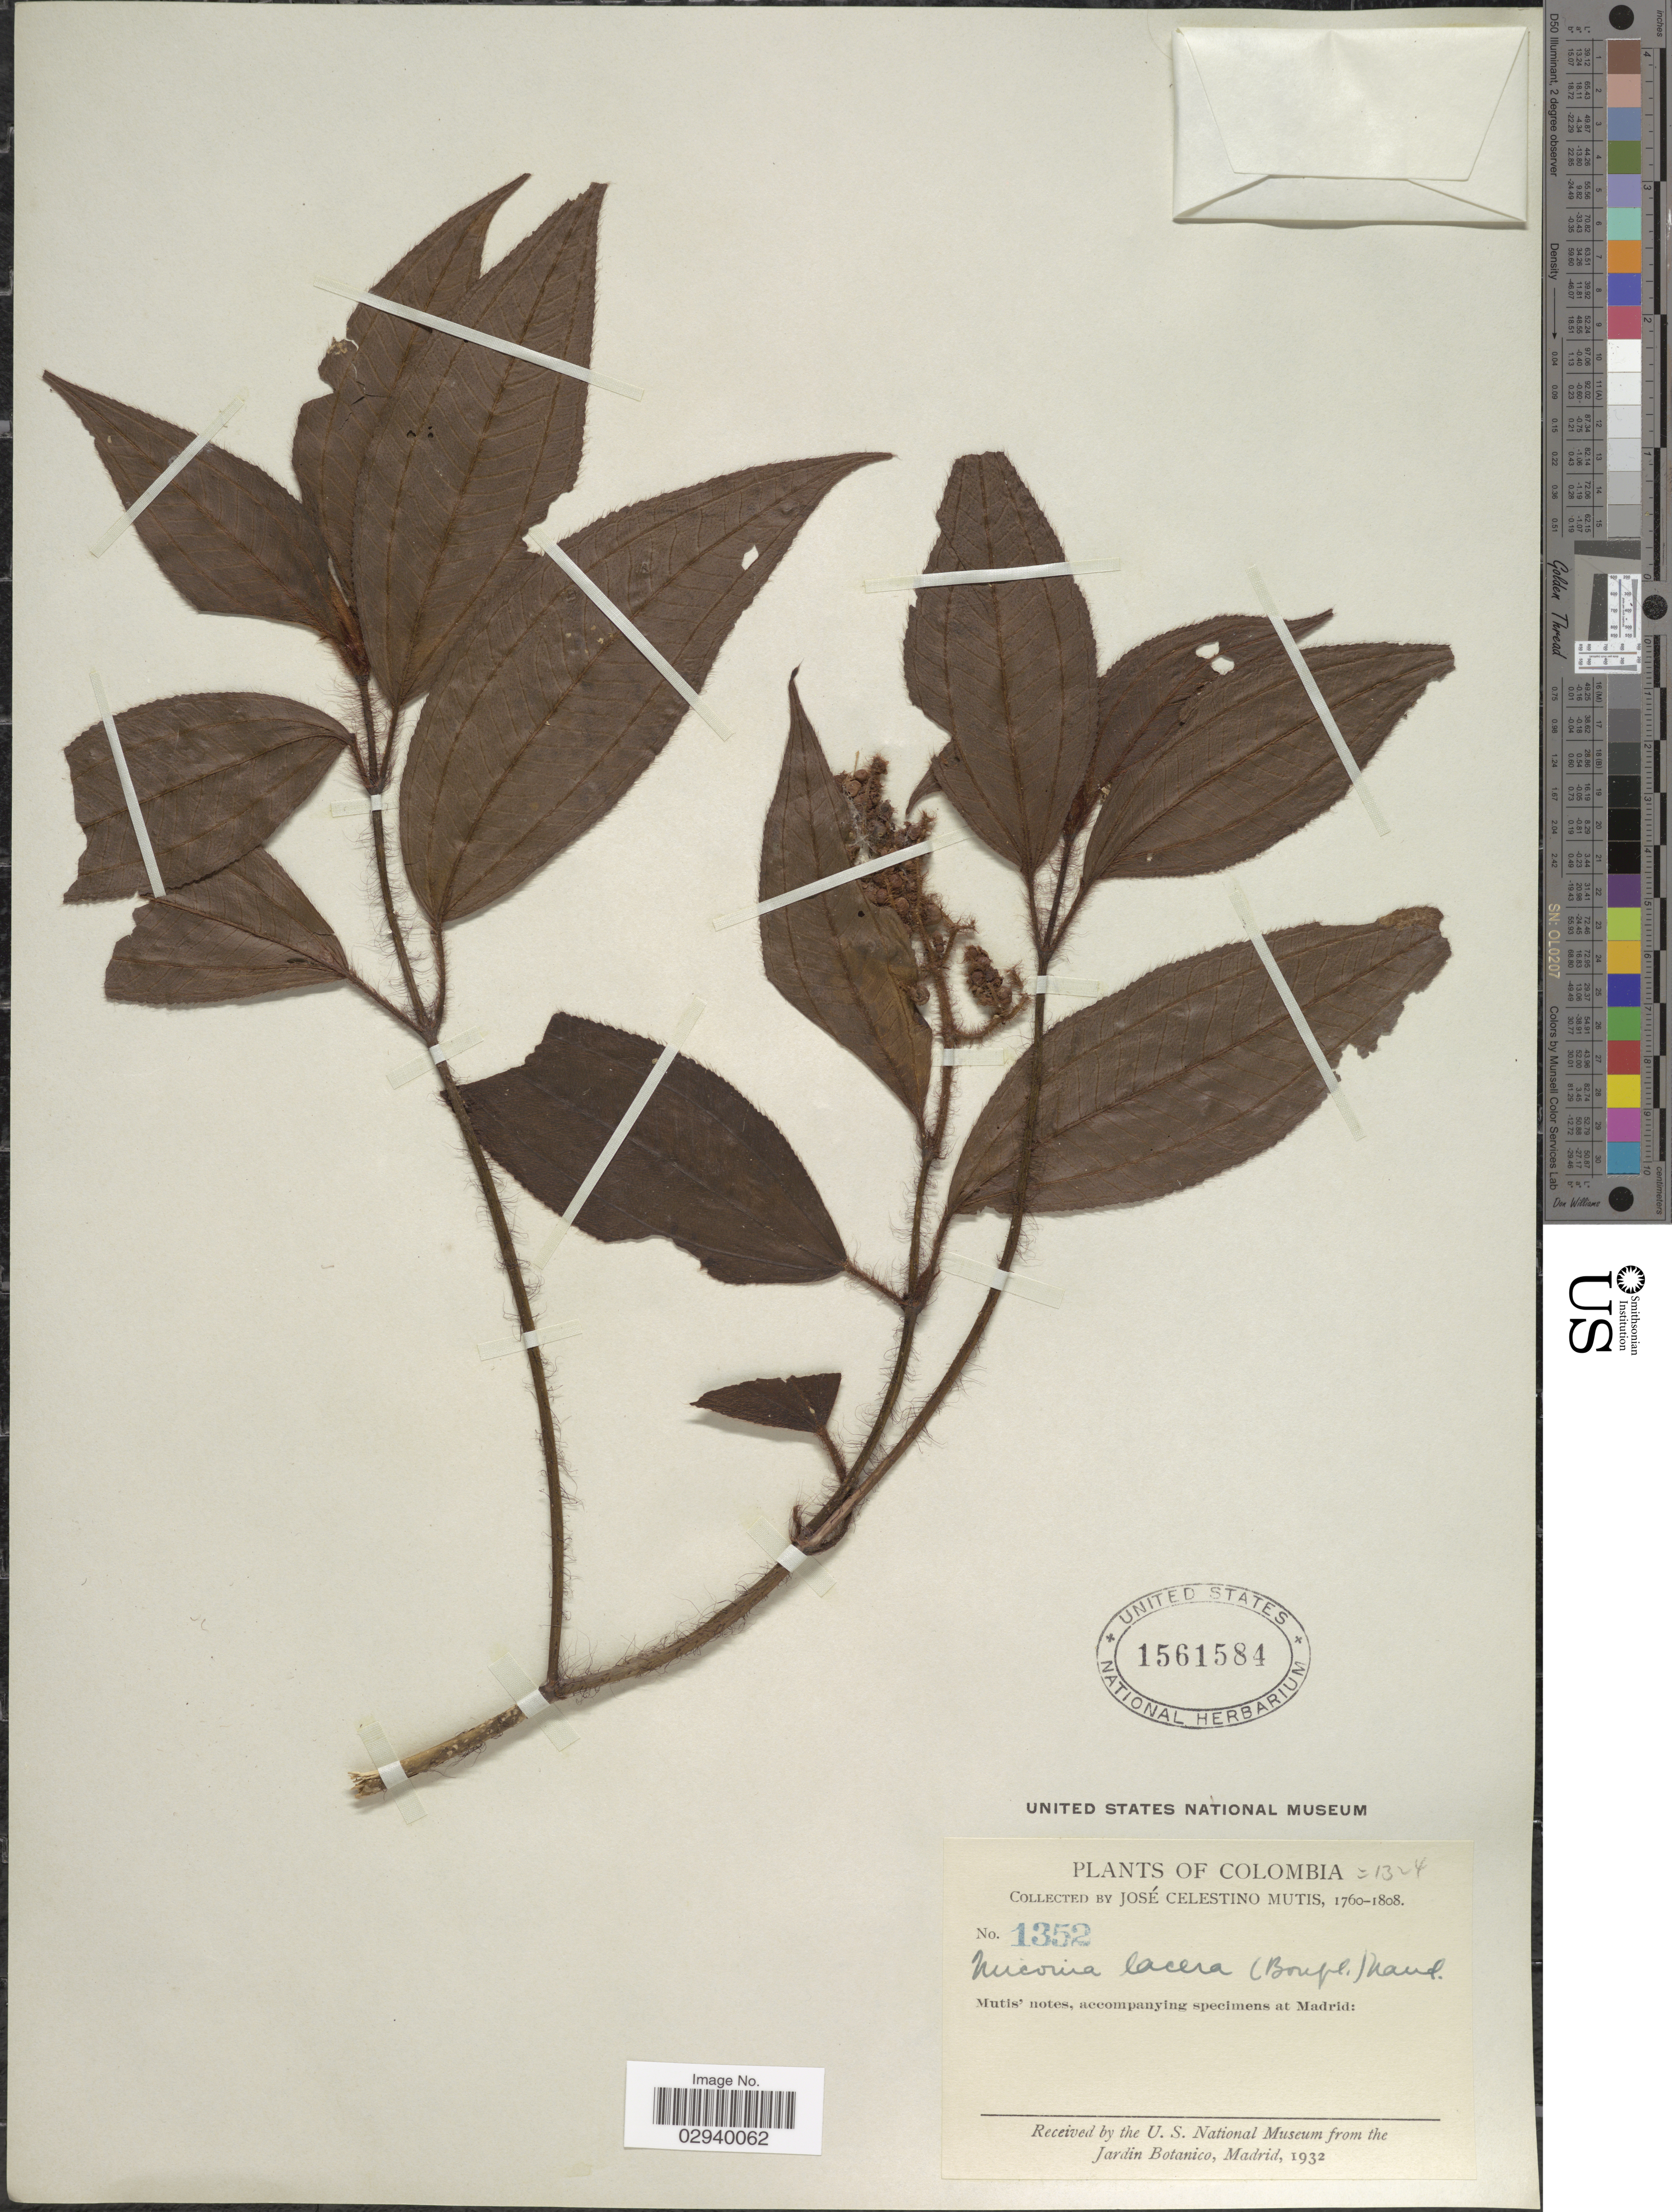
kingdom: Plantae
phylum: Tracheophyta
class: Magnoliopsida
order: Myrtales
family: Melastomataceae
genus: Miconia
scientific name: Miconia lacera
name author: (Bonpl.) Naudin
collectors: J. C. B. Mutis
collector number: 1352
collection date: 1760/1808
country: Colombia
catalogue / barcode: US 1561584